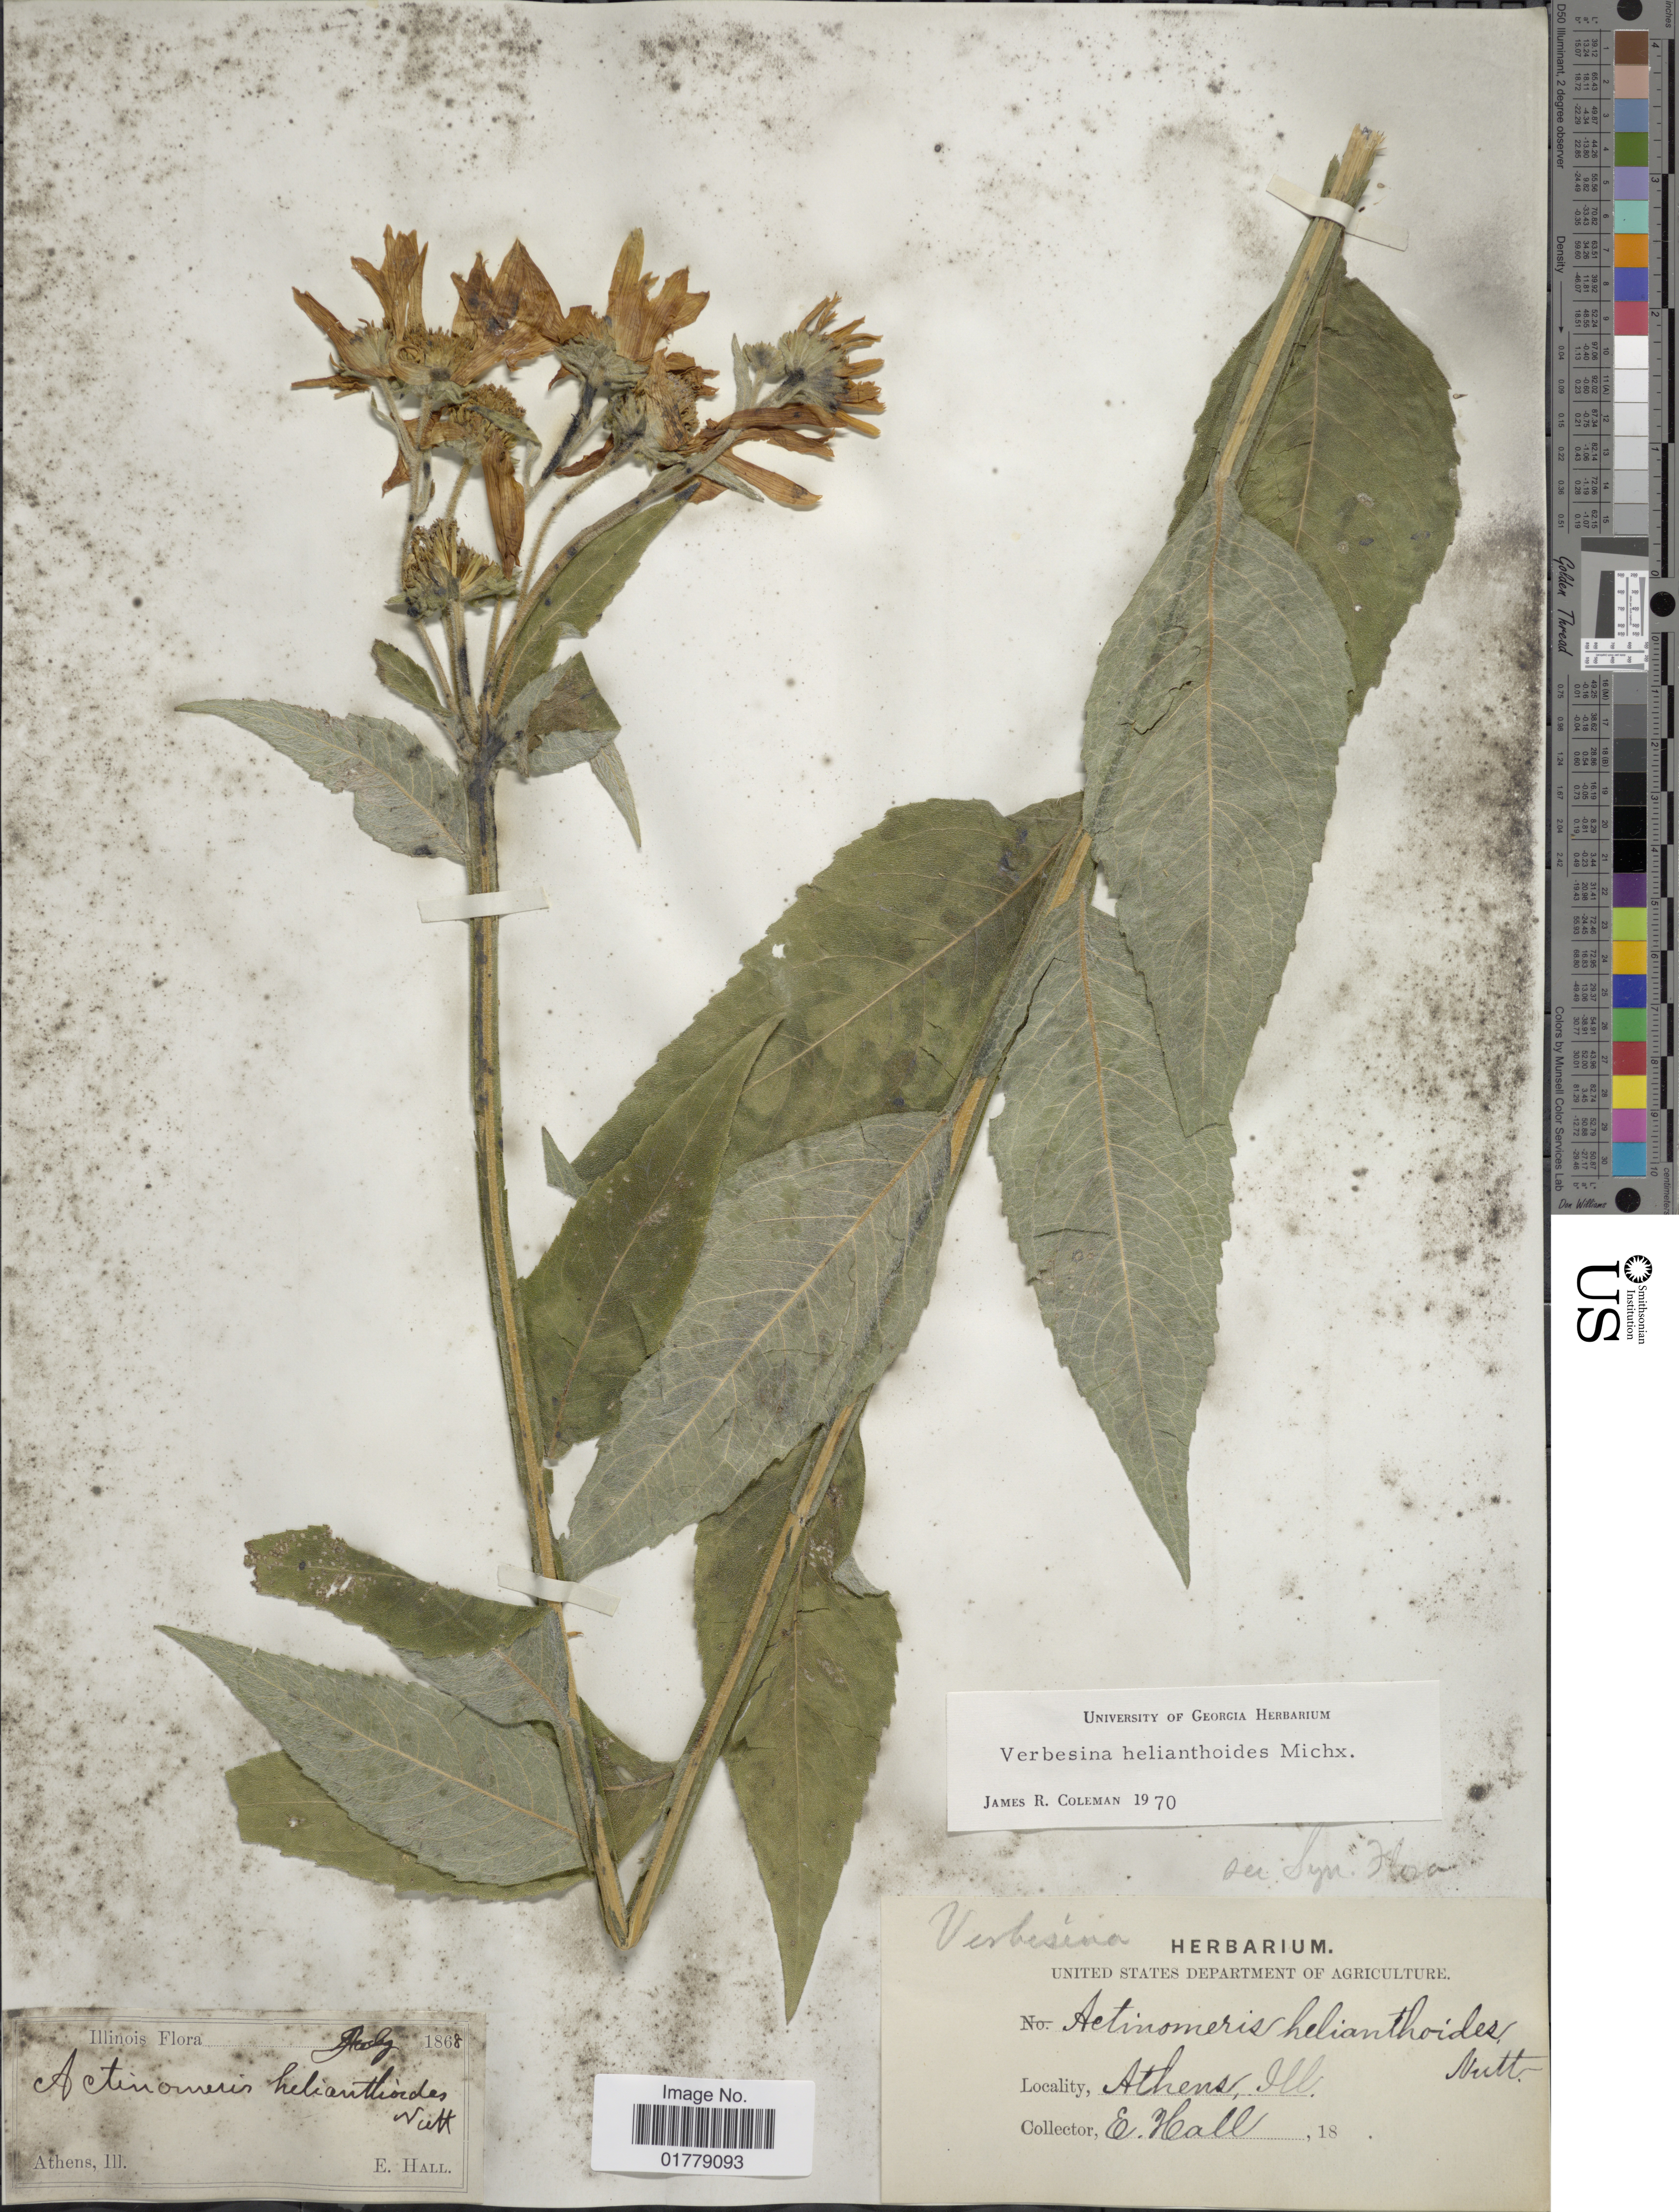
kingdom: Plantae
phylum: Tracheophyta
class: Magnoliopsida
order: Asterales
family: Asteraceae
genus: Verbesina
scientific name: Verbesina helianthoides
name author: Hook. & Arn. in Hook.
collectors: E. Hall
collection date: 1868-07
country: United States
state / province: Illinois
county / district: Menard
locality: Athens